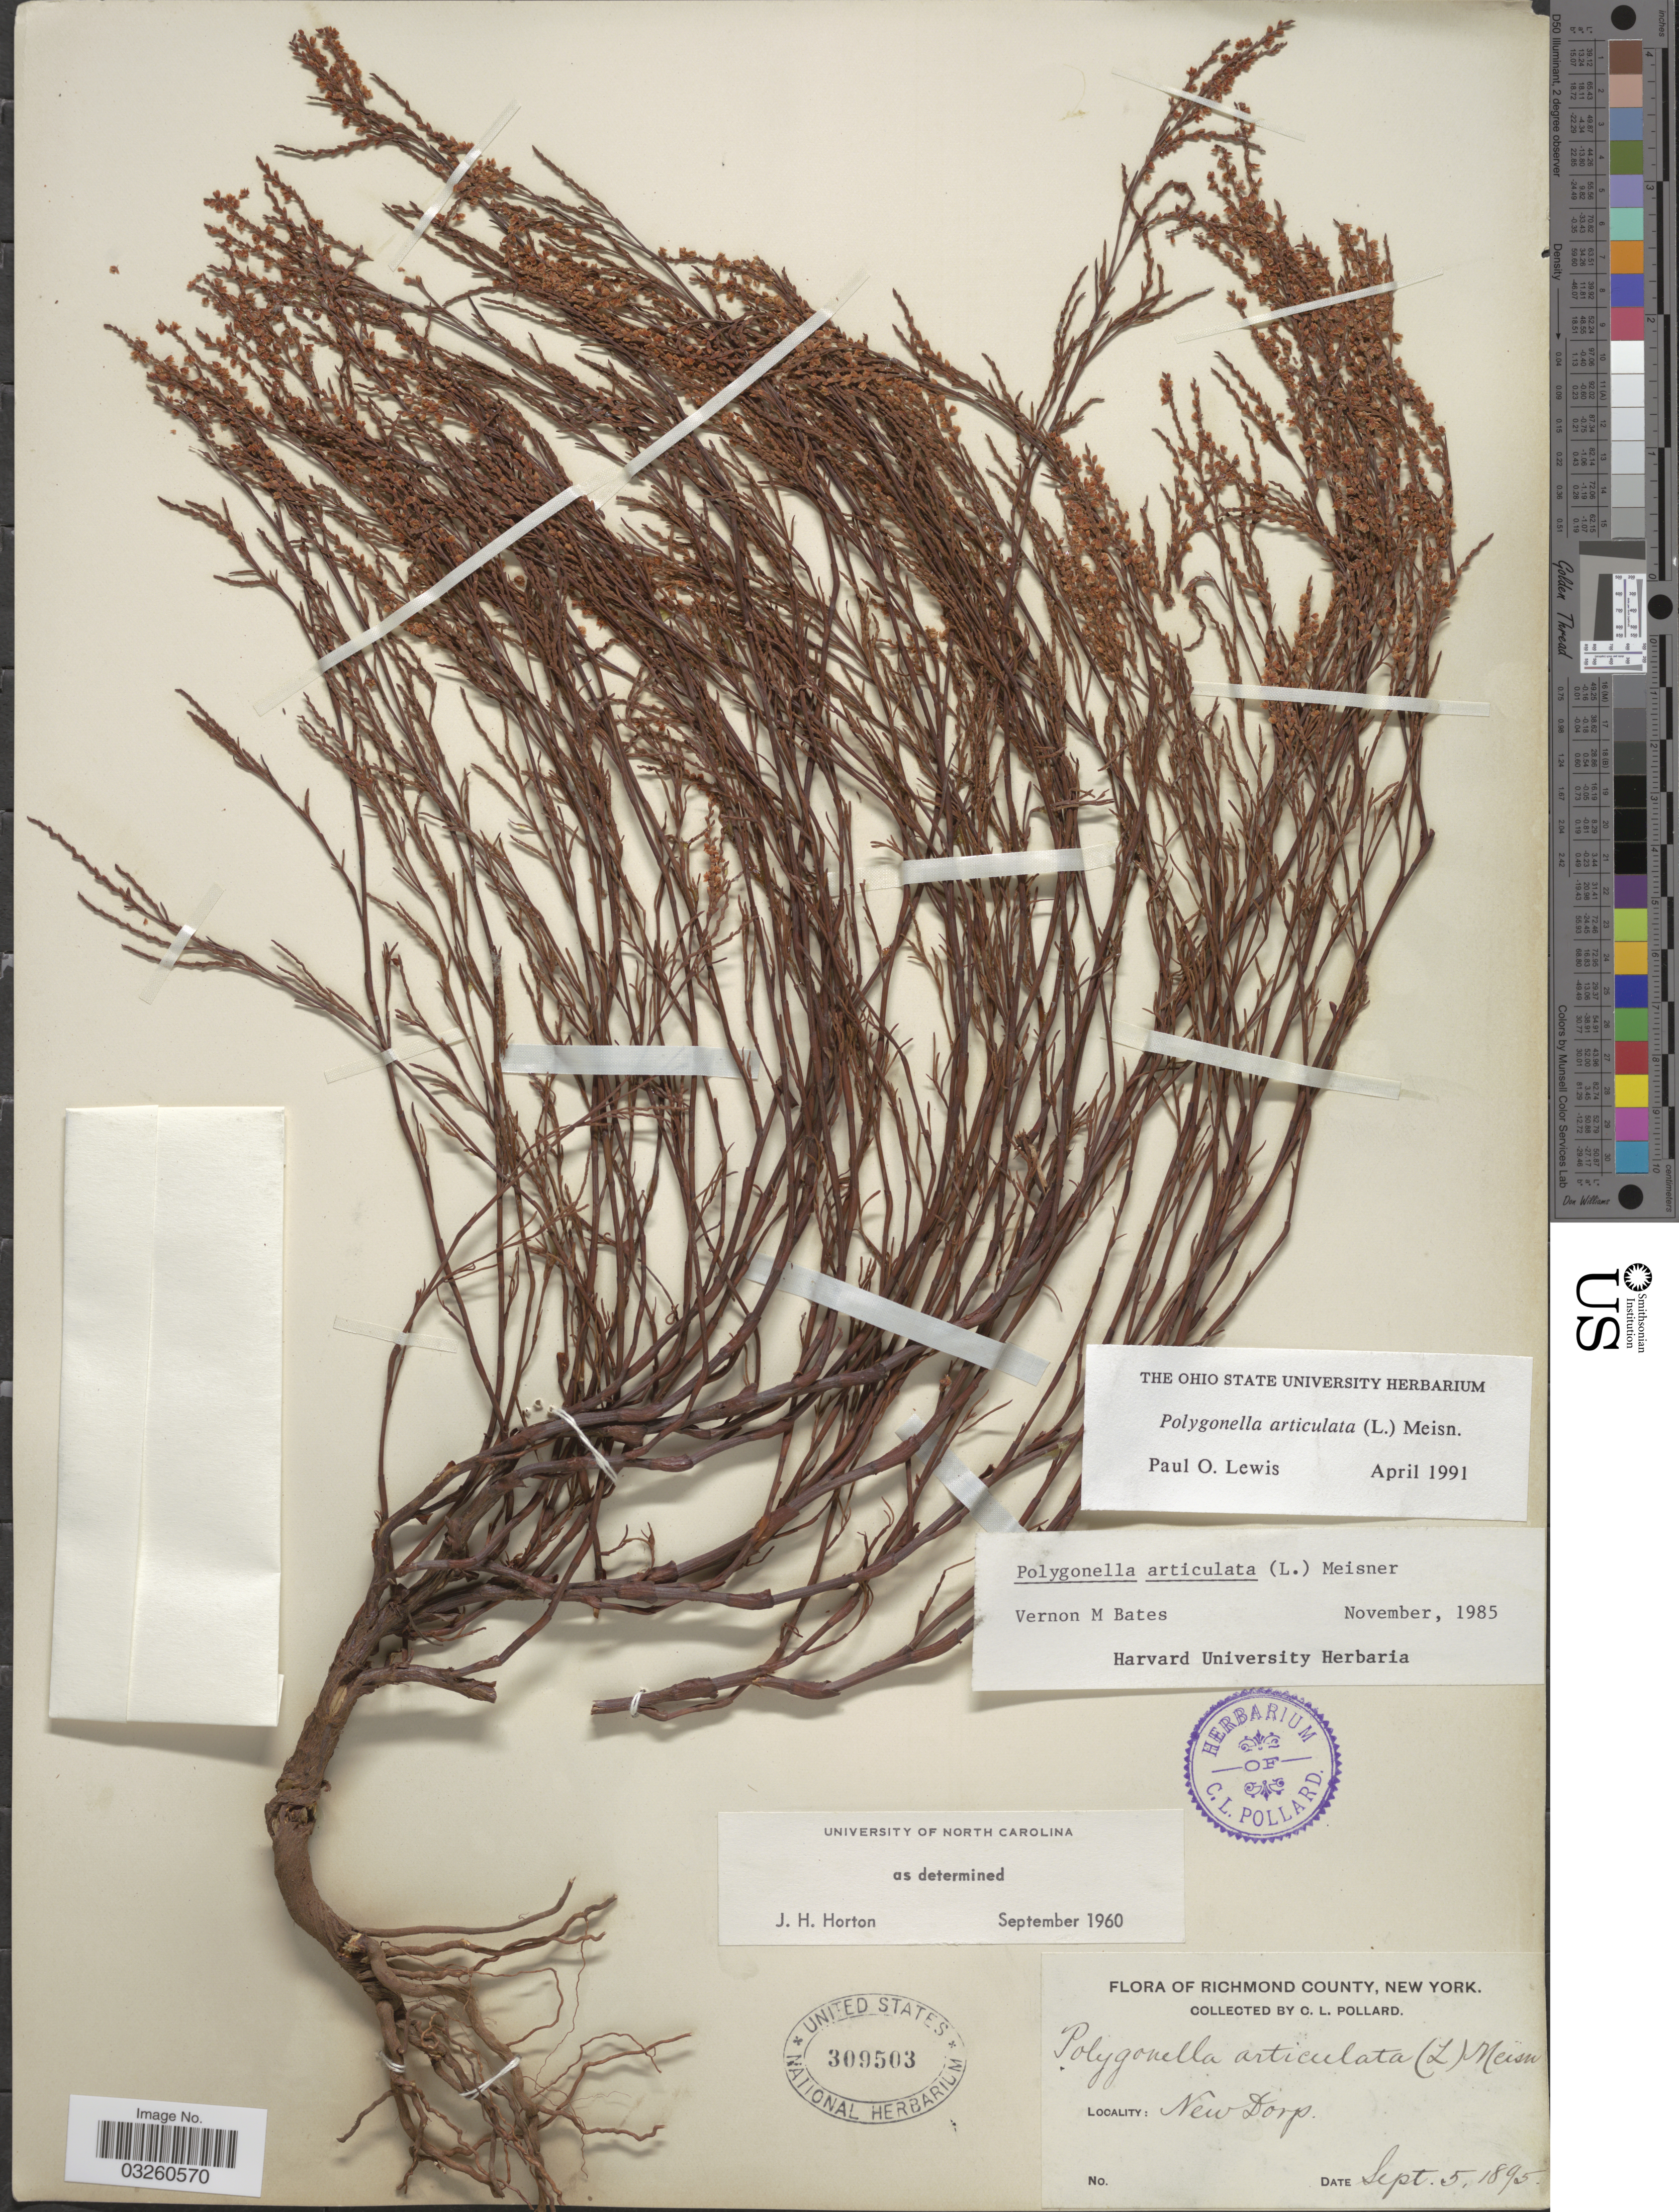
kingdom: Plantae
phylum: Tracheophyta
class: Magnoliopsida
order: Caryophyllales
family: Polygonaceae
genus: Polygonella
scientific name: Polygonella articulata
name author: (L.) Meisn.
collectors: C. L. Pollard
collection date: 1895-09-05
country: United States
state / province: New York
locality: Richmond County. New Dorp.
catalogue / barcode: US 309503